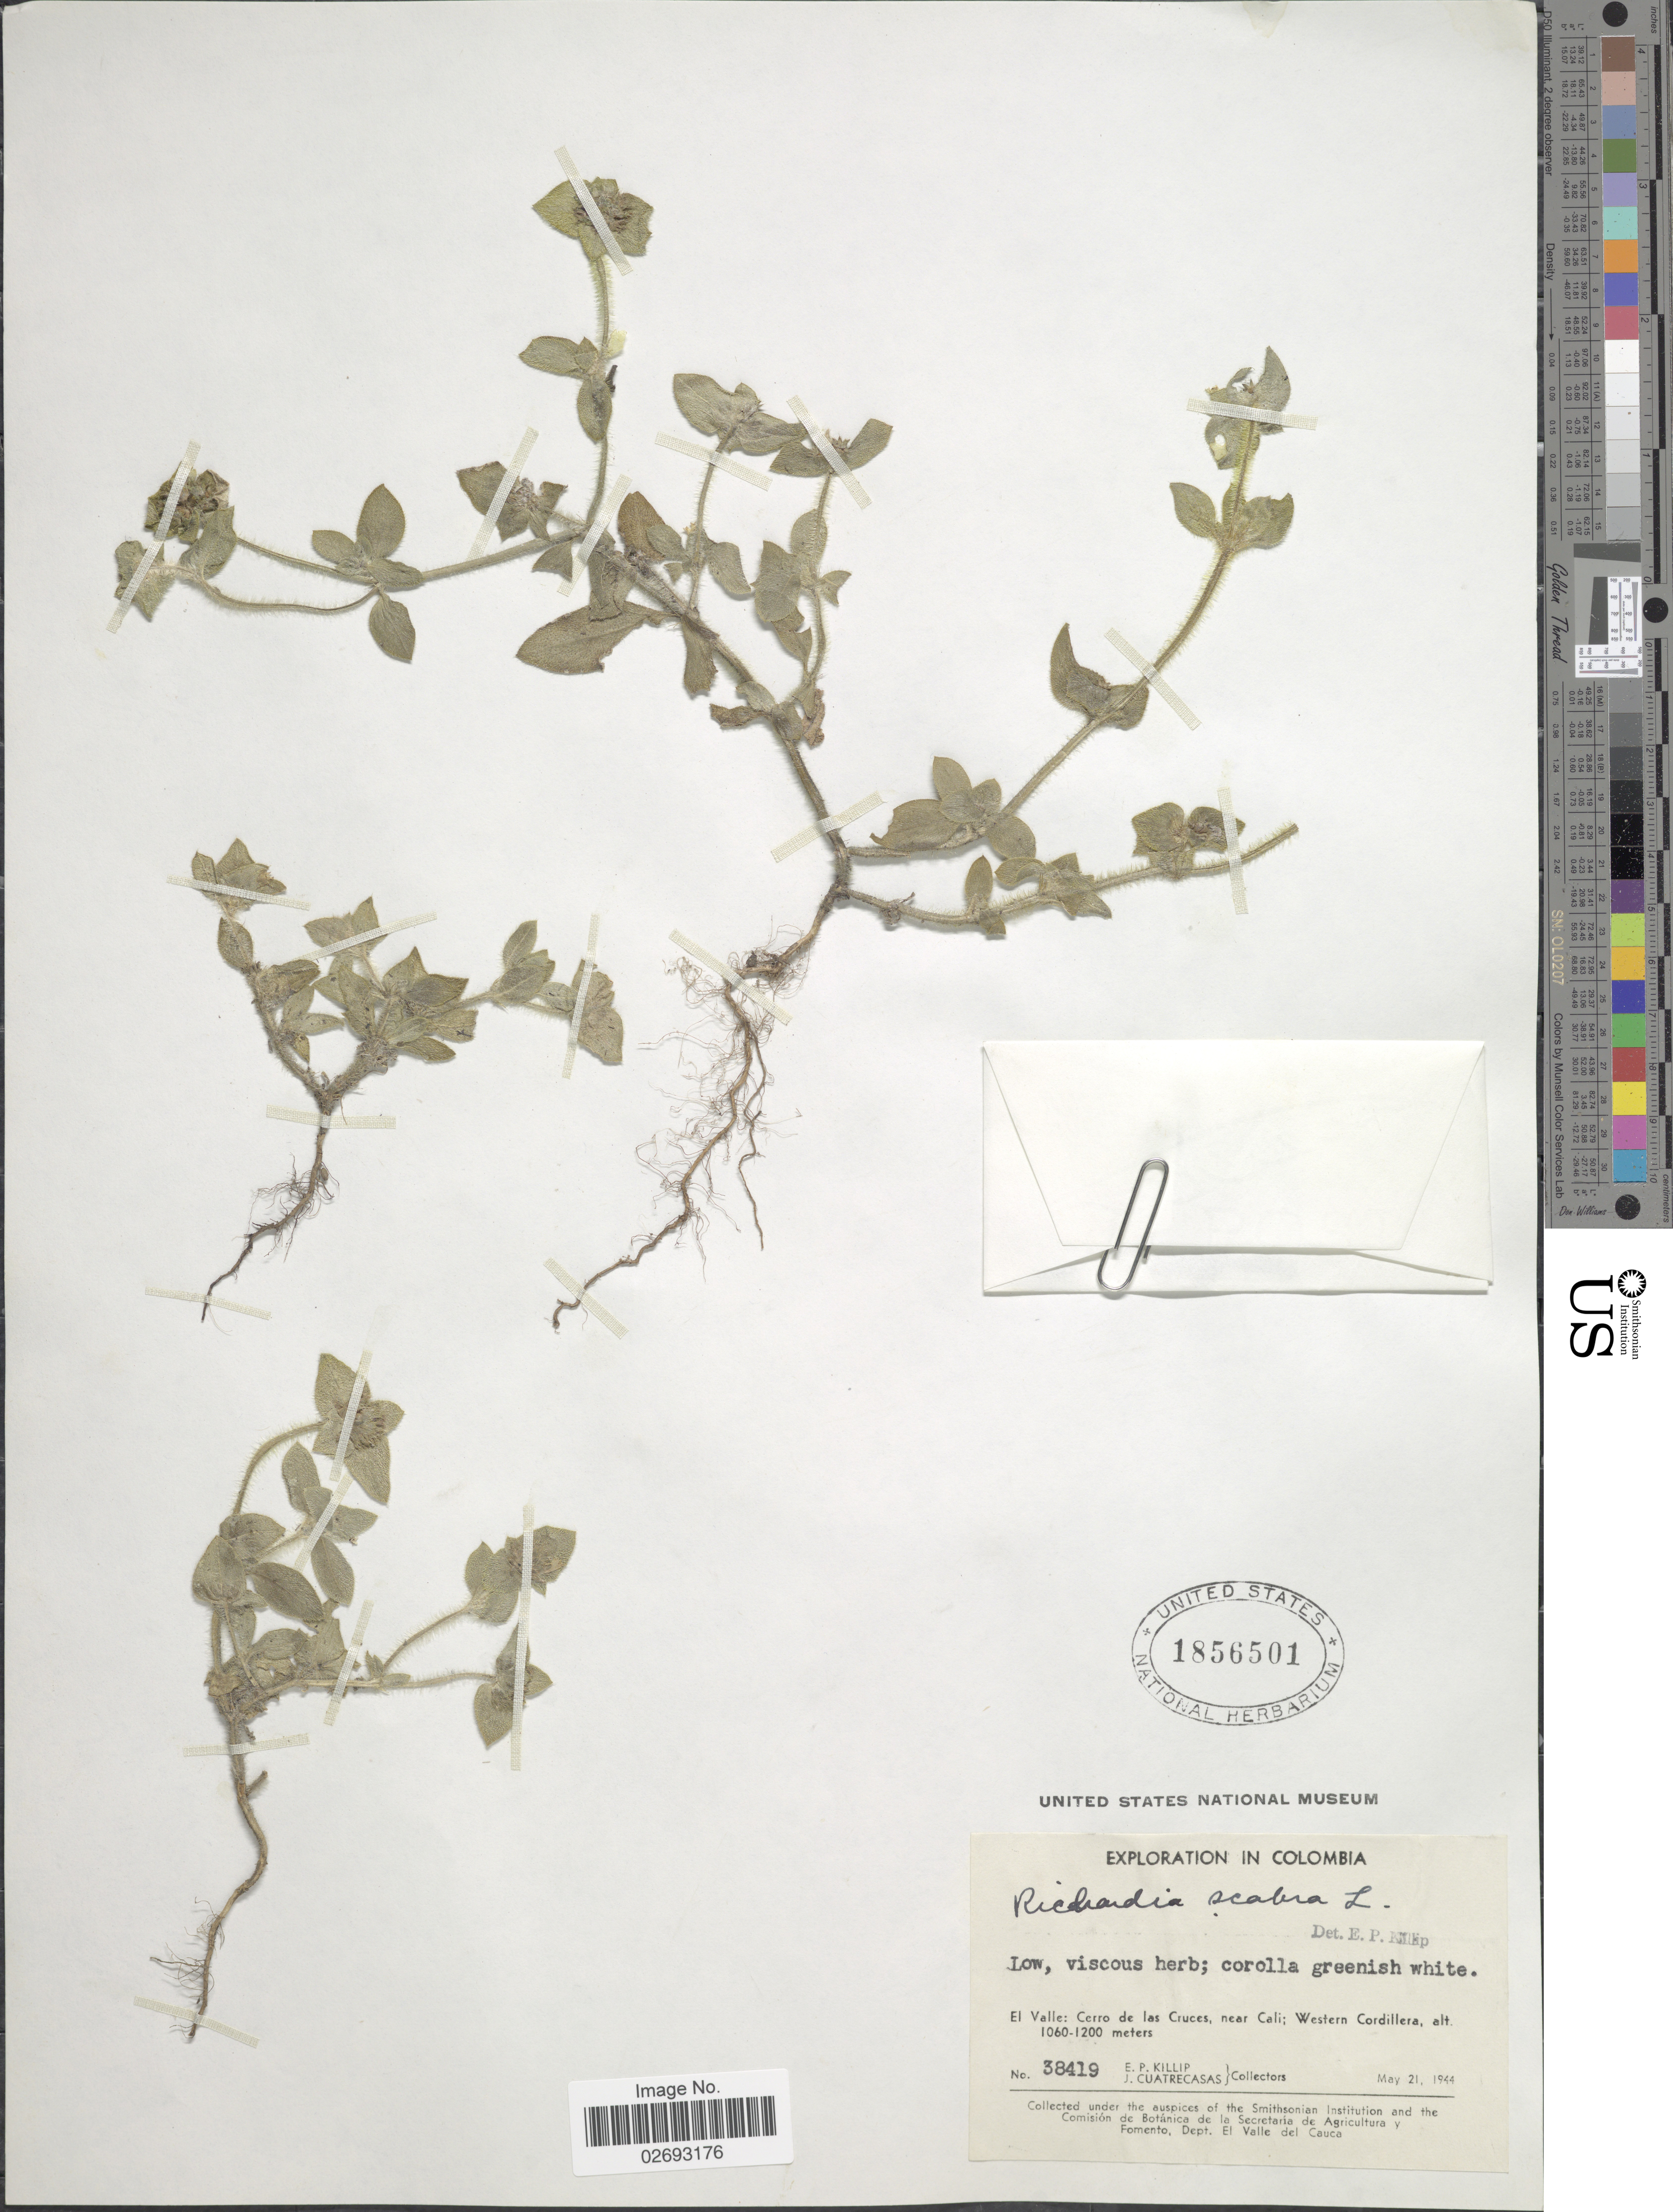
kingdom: Plantae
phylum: Tracheophyta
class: Magnoliopsida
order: Gentianales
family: Rubiaceae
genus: Richardia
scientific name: Richardia scabra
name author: L.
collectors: E. P. Killip & J. Cuatrecasas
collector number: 38419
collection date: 1944-05-21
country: Colombia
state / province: Valle del Cauca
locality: El Valle: Cerro de las Cruces, near Cali; Western Cordillera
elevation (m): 1060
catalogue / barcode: US 1856501